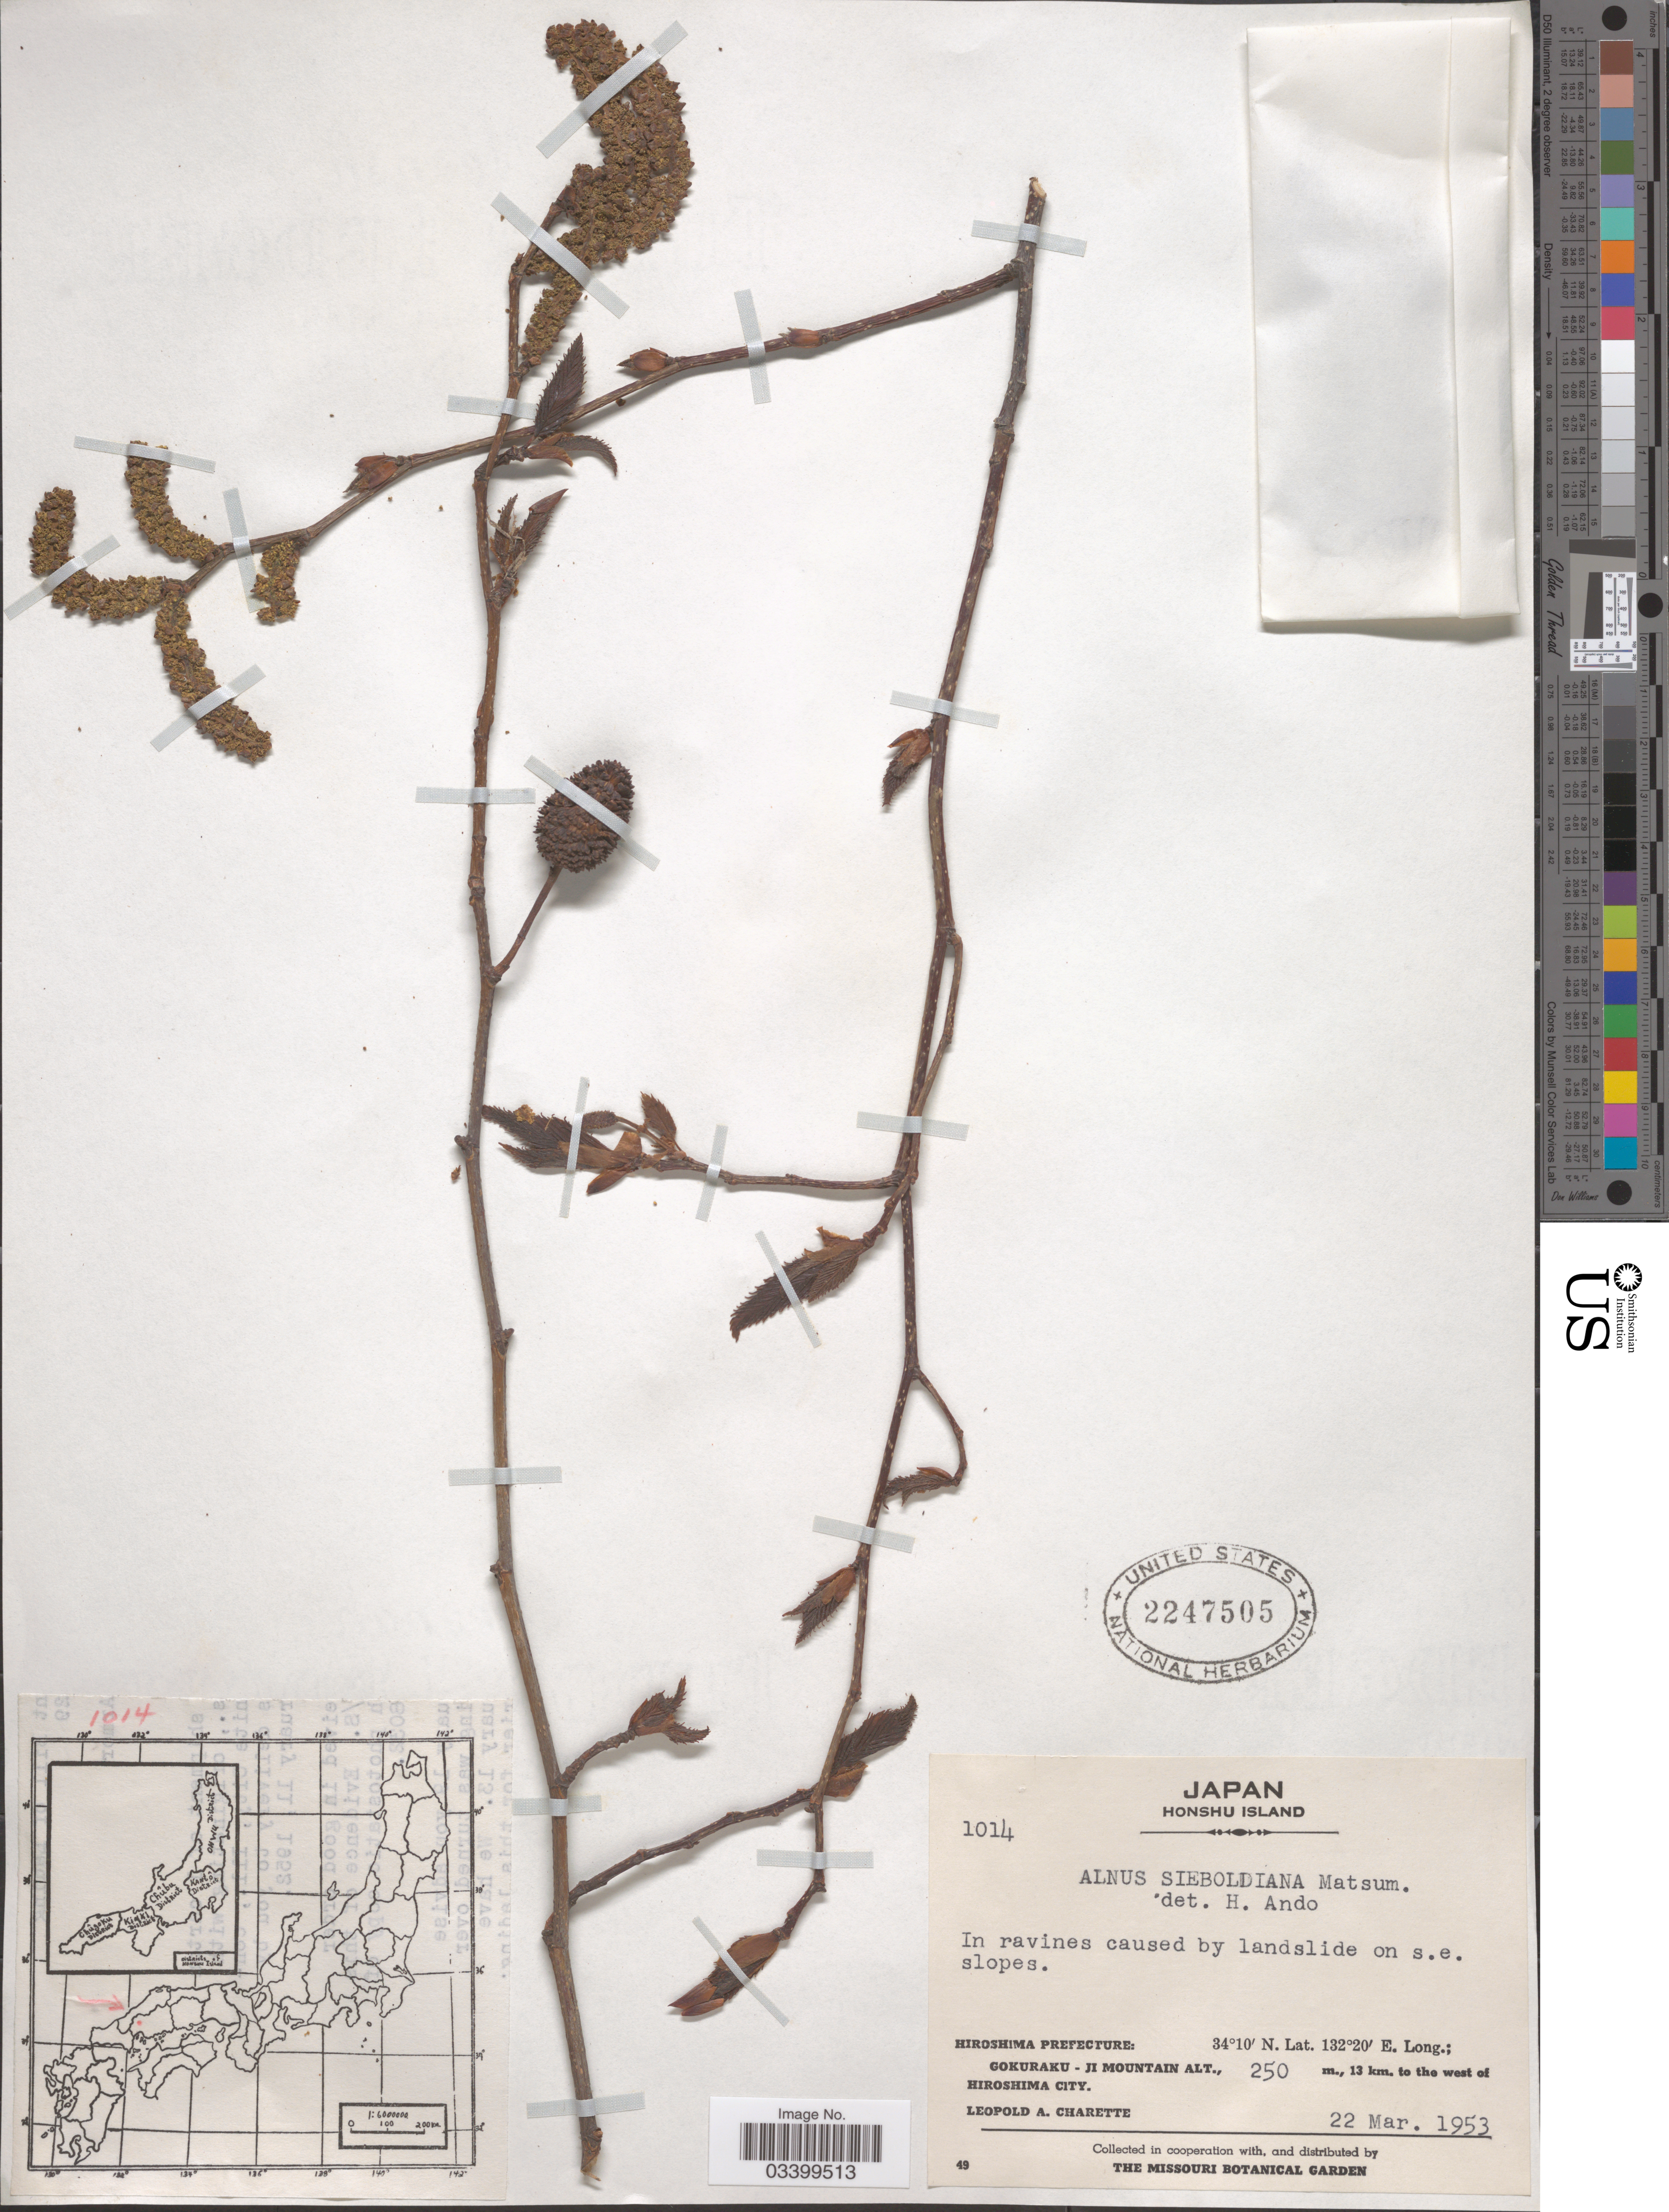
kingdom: Plantae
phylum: Tracheophyta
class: Magnoliopsida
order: Fagales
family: Betulaceae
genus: Alnus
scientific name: Alnus sieboldiana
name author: Matsum.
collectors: L. A. Charette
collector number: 1014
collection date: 1953-03-22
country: Japan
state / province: Hirosima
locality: Honshu Island. In ravines caused by landslide on s.e. slopes. Hiroshima Prefecture: Gokuraku - Ji Mountain, 13 km. to the west of Hiroshima City.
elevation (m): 250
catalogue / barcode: US 2247505